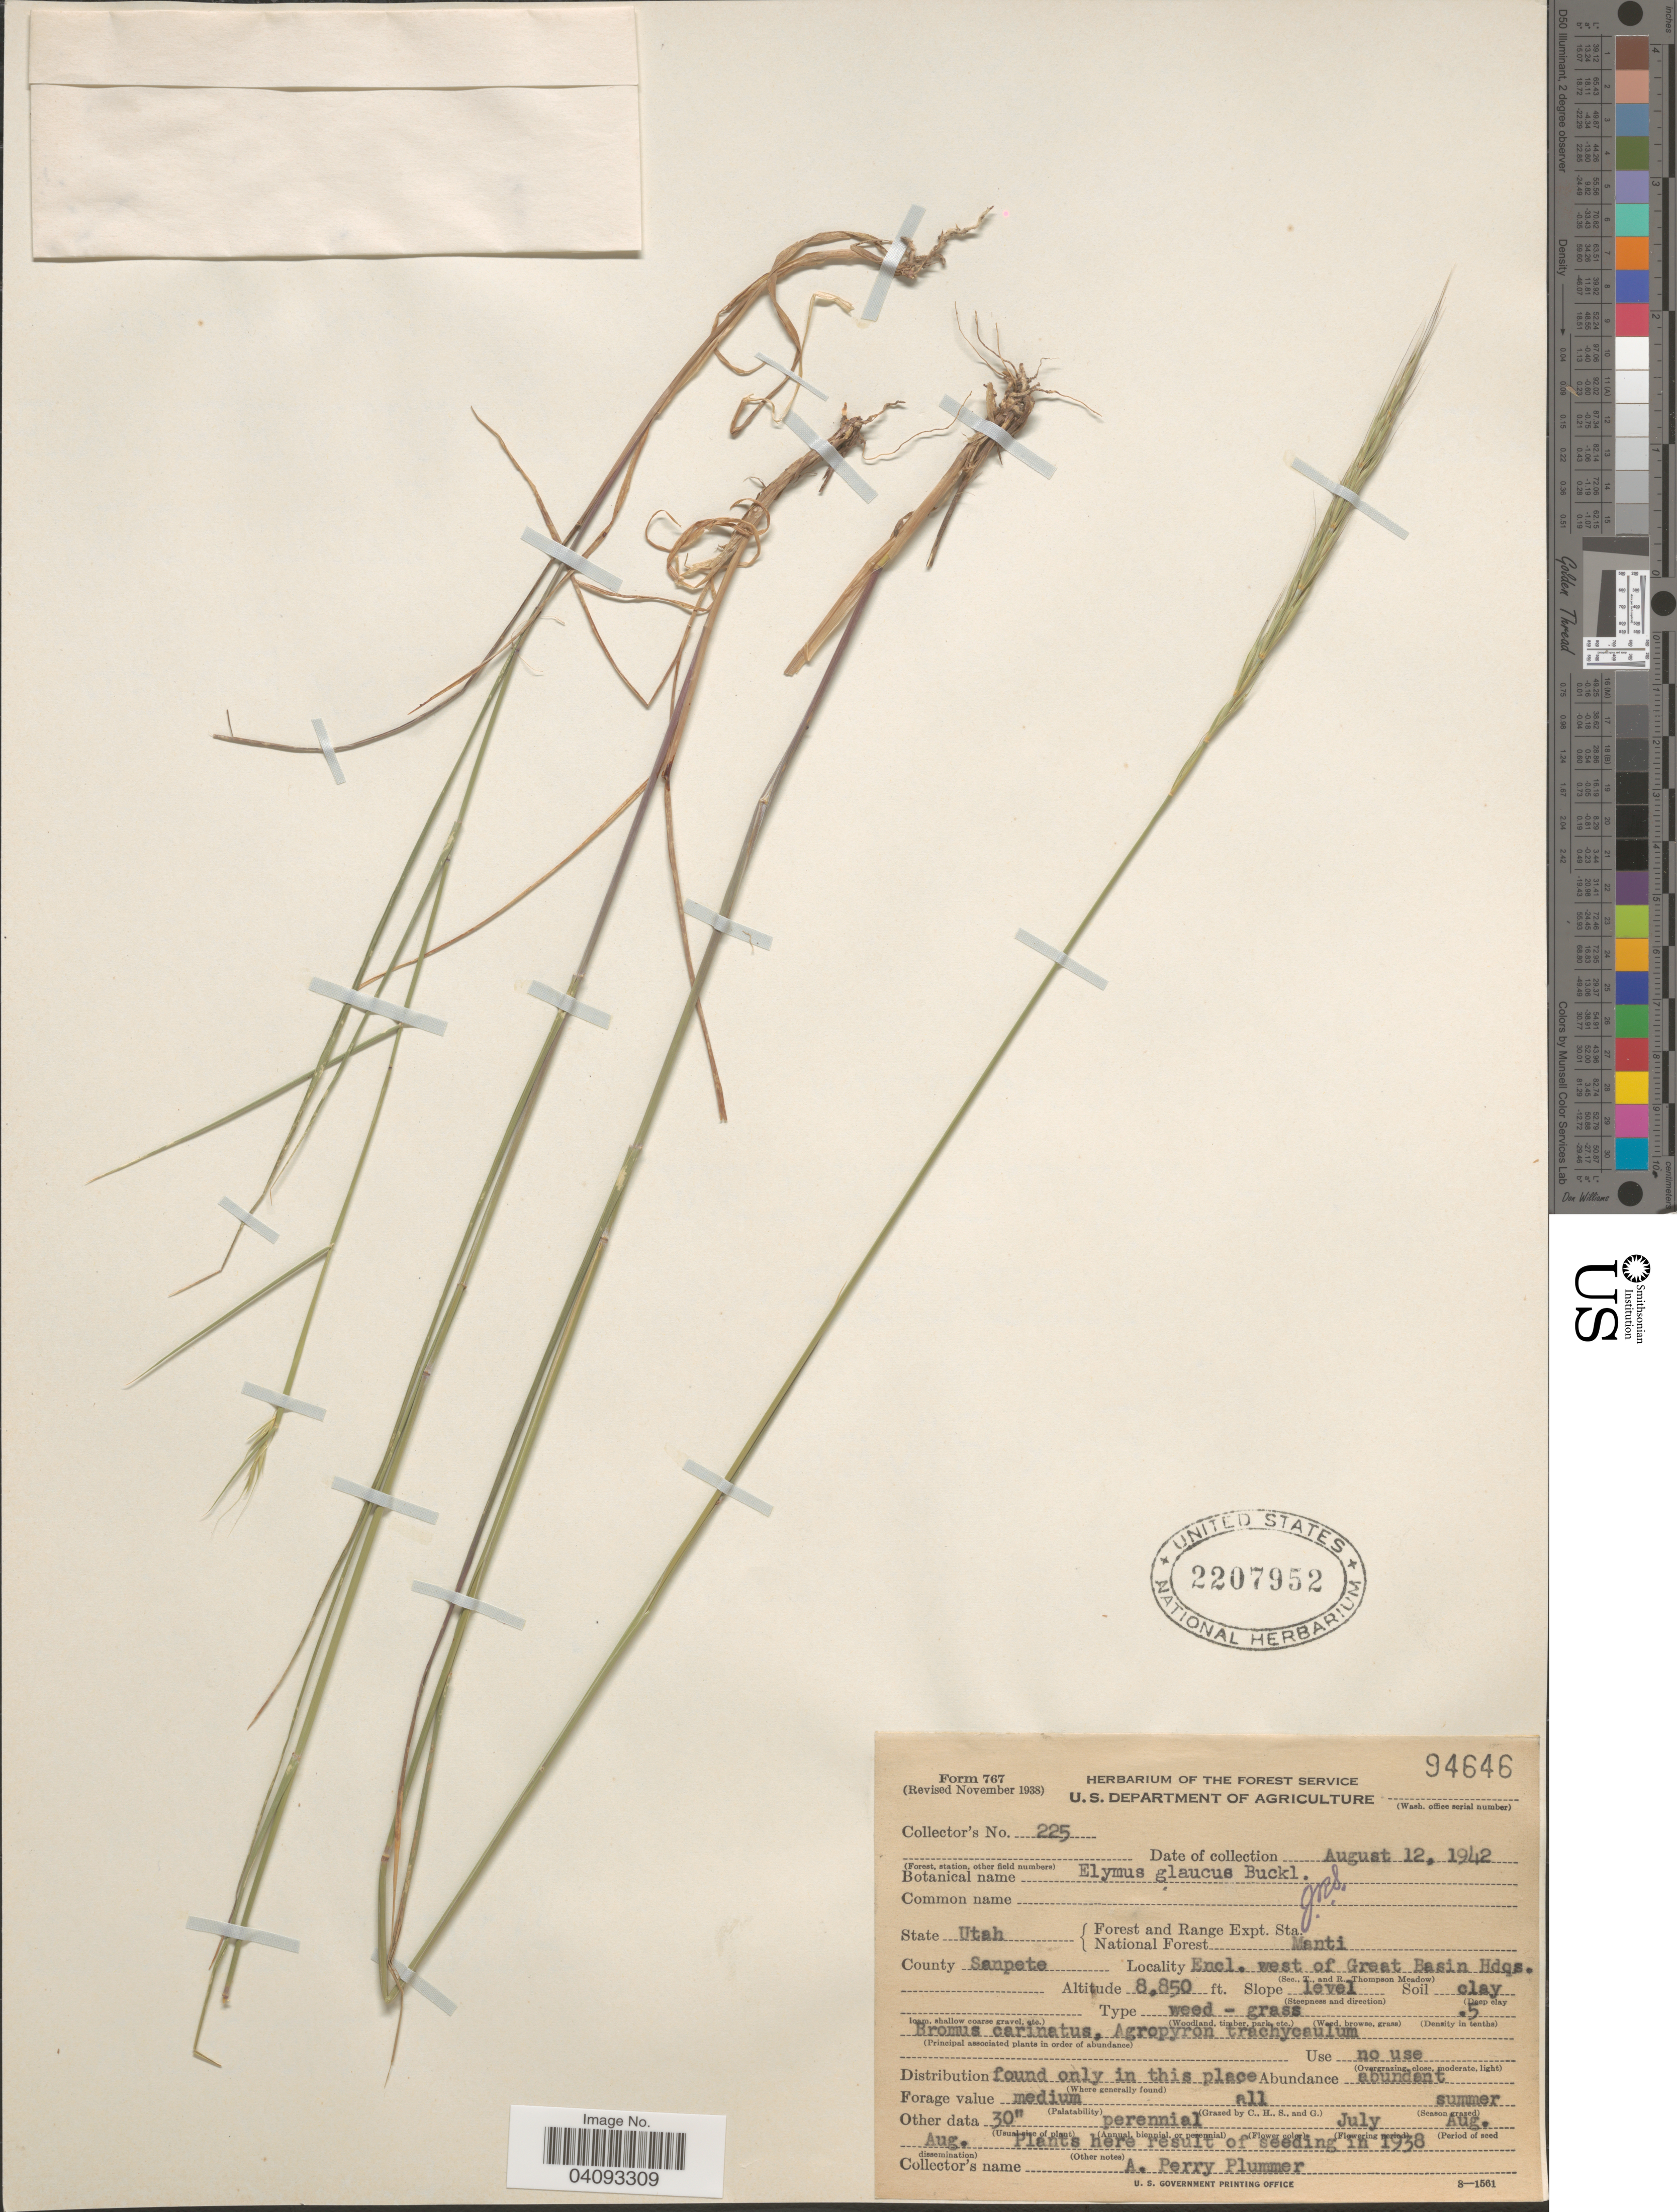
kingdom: Plantae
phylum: Tracheophyta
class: Liliopsida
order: Poales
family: Poaceae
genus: Elymus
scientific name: Elymus glaucus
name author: Buckley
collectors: A. Plummer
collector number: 225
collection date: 1942-08-12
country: United States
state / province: Utah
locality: Forest and Range Expt. Sta. National Forest Manti. County Sanpete. Encl. west of Great Basin Hdgs.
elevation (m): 2697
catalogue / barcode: US 2207952